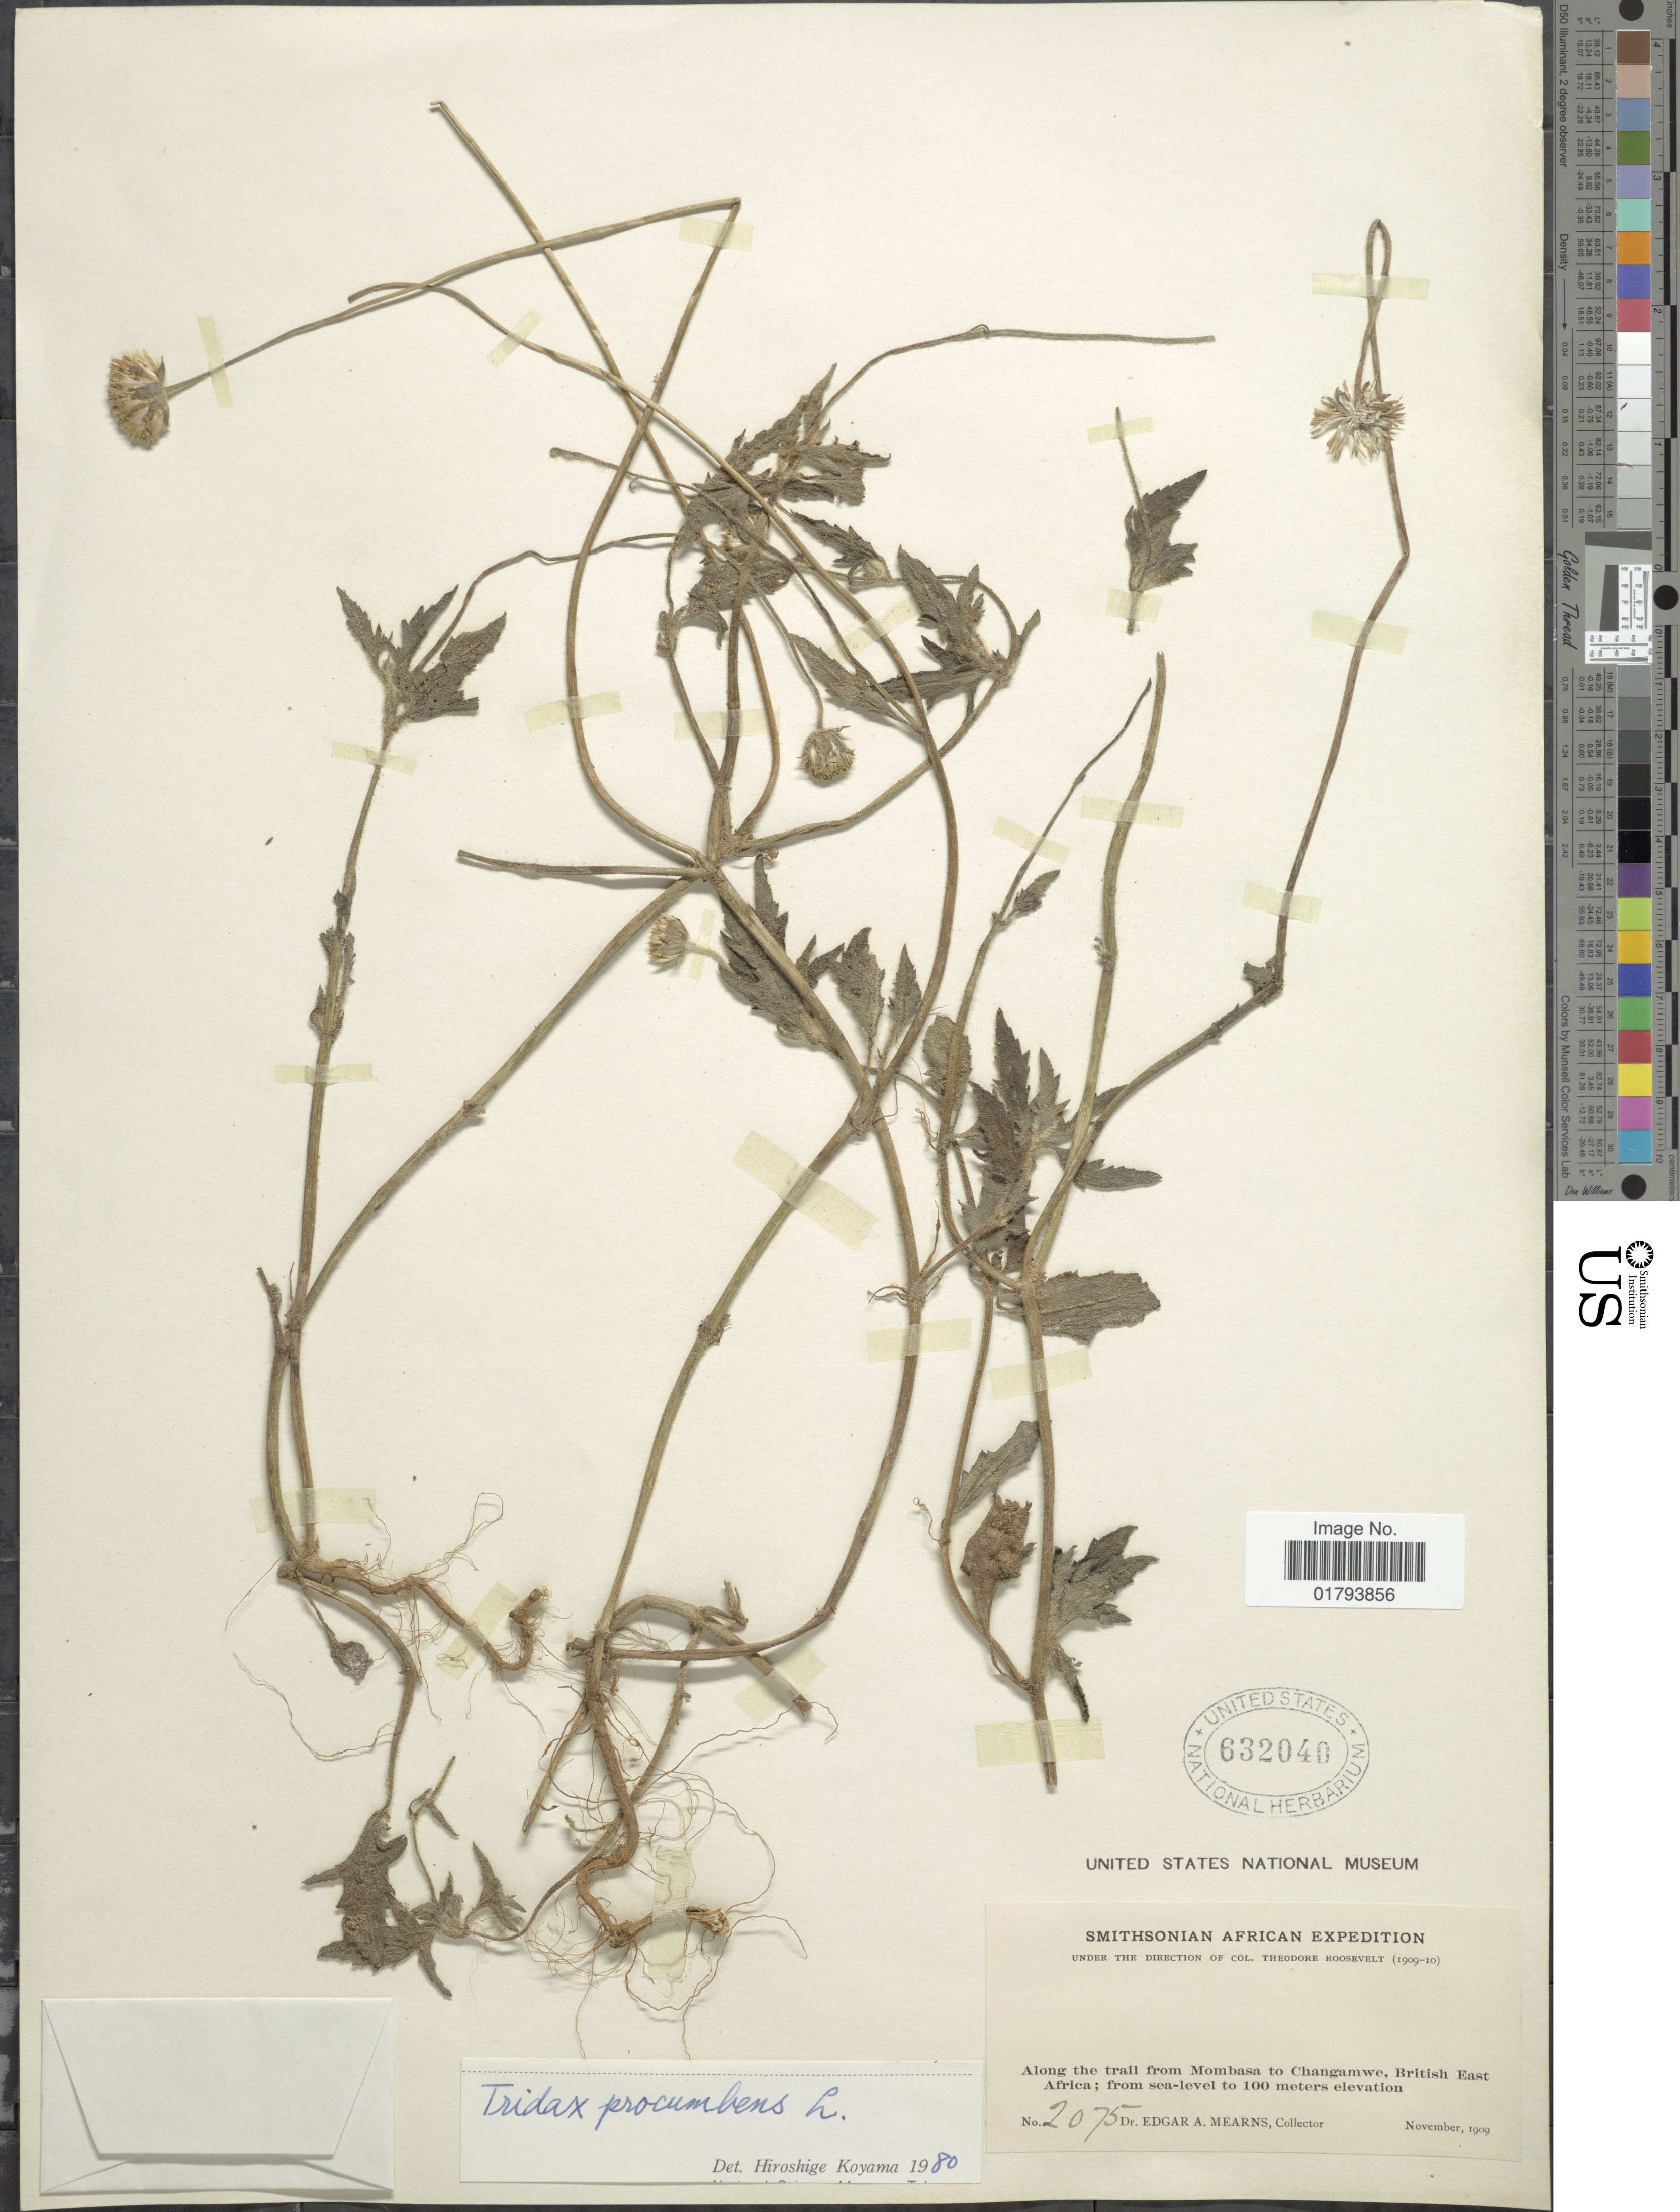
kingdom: Plantae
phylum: Tracheophyta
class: Magnoliopsida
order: Asterales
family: Asteraceae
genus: Tridax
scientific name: Tridax procumbens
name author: L.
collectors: E. A. Mearns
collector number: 2075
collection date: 1909-11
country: Kenya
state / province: Mombasa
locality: Along the trail from Mombasa to Changamwe, British East Africa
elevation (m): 100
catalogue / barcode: US 632040